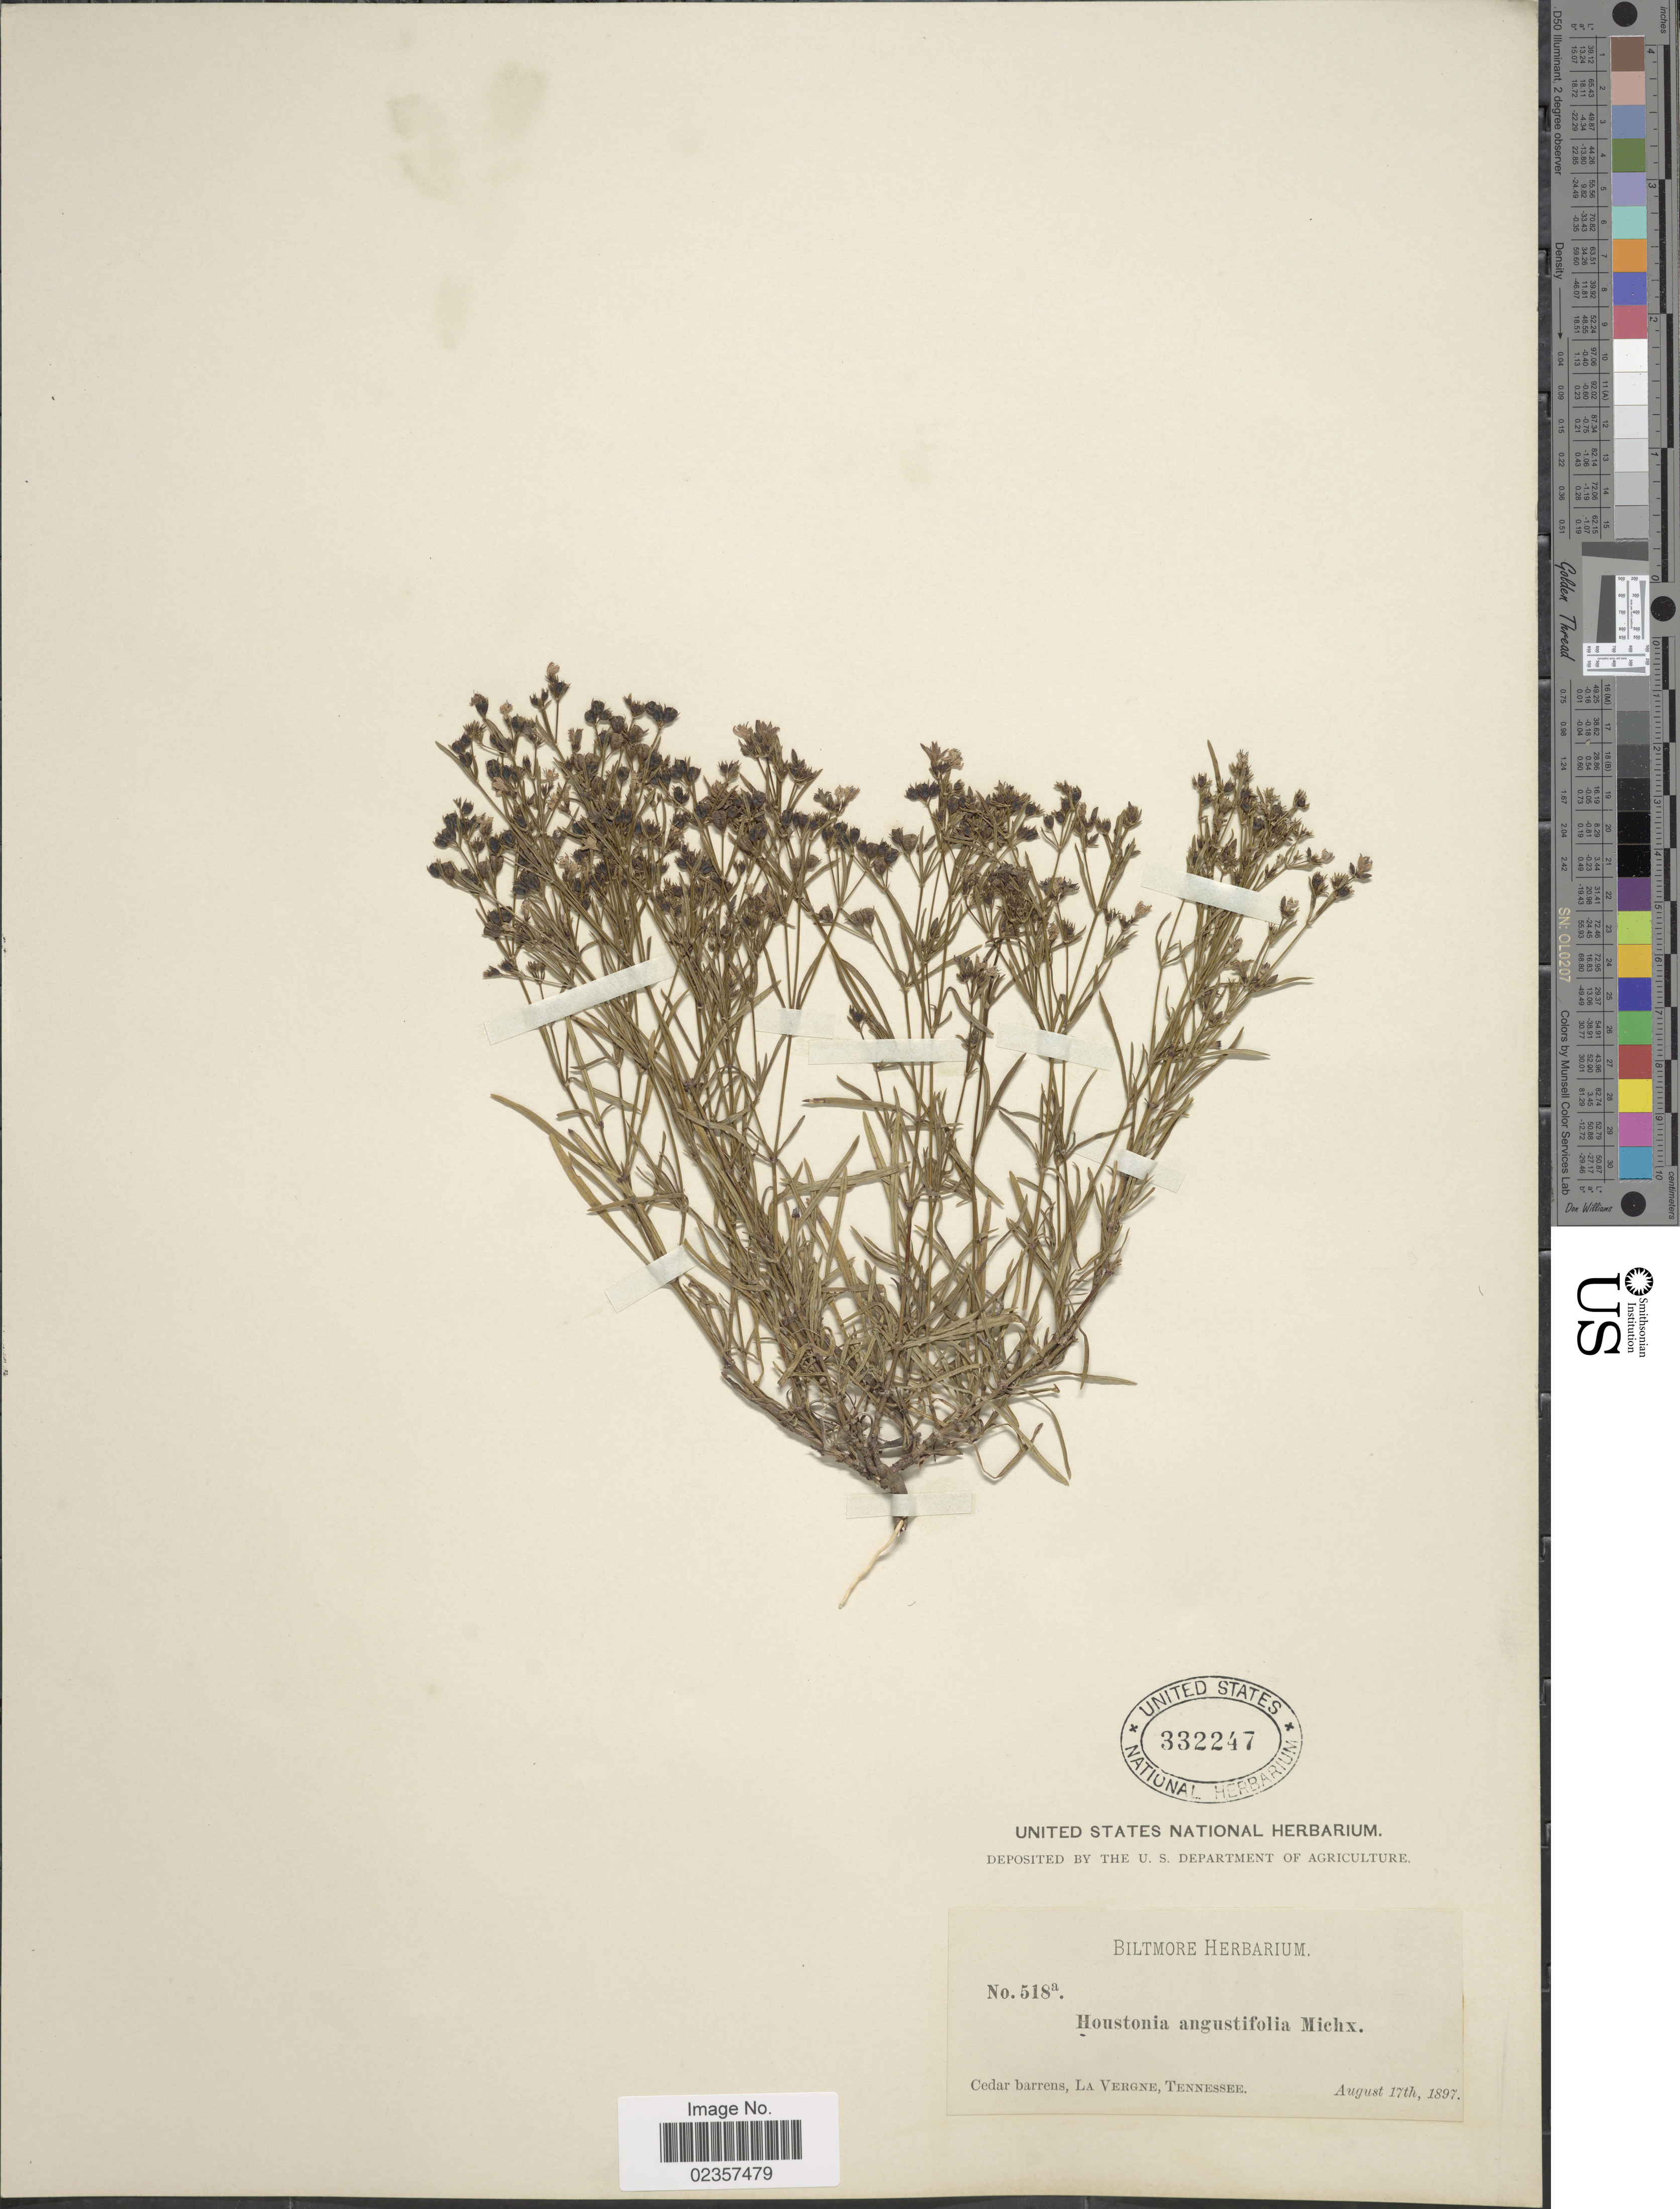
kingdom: Plantae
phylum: Tracheophyta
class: Magnoliopsida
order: Gentianales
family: Rubiaceae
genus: Houstonia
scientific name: Houstonia nigricans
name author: (Lam.) Fernald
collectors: ex herb. Biltmore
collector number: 518a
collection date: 1897-08-17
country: United States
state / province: Tennessee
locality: Cedar barrens, La Vergne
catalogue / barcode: US 332247